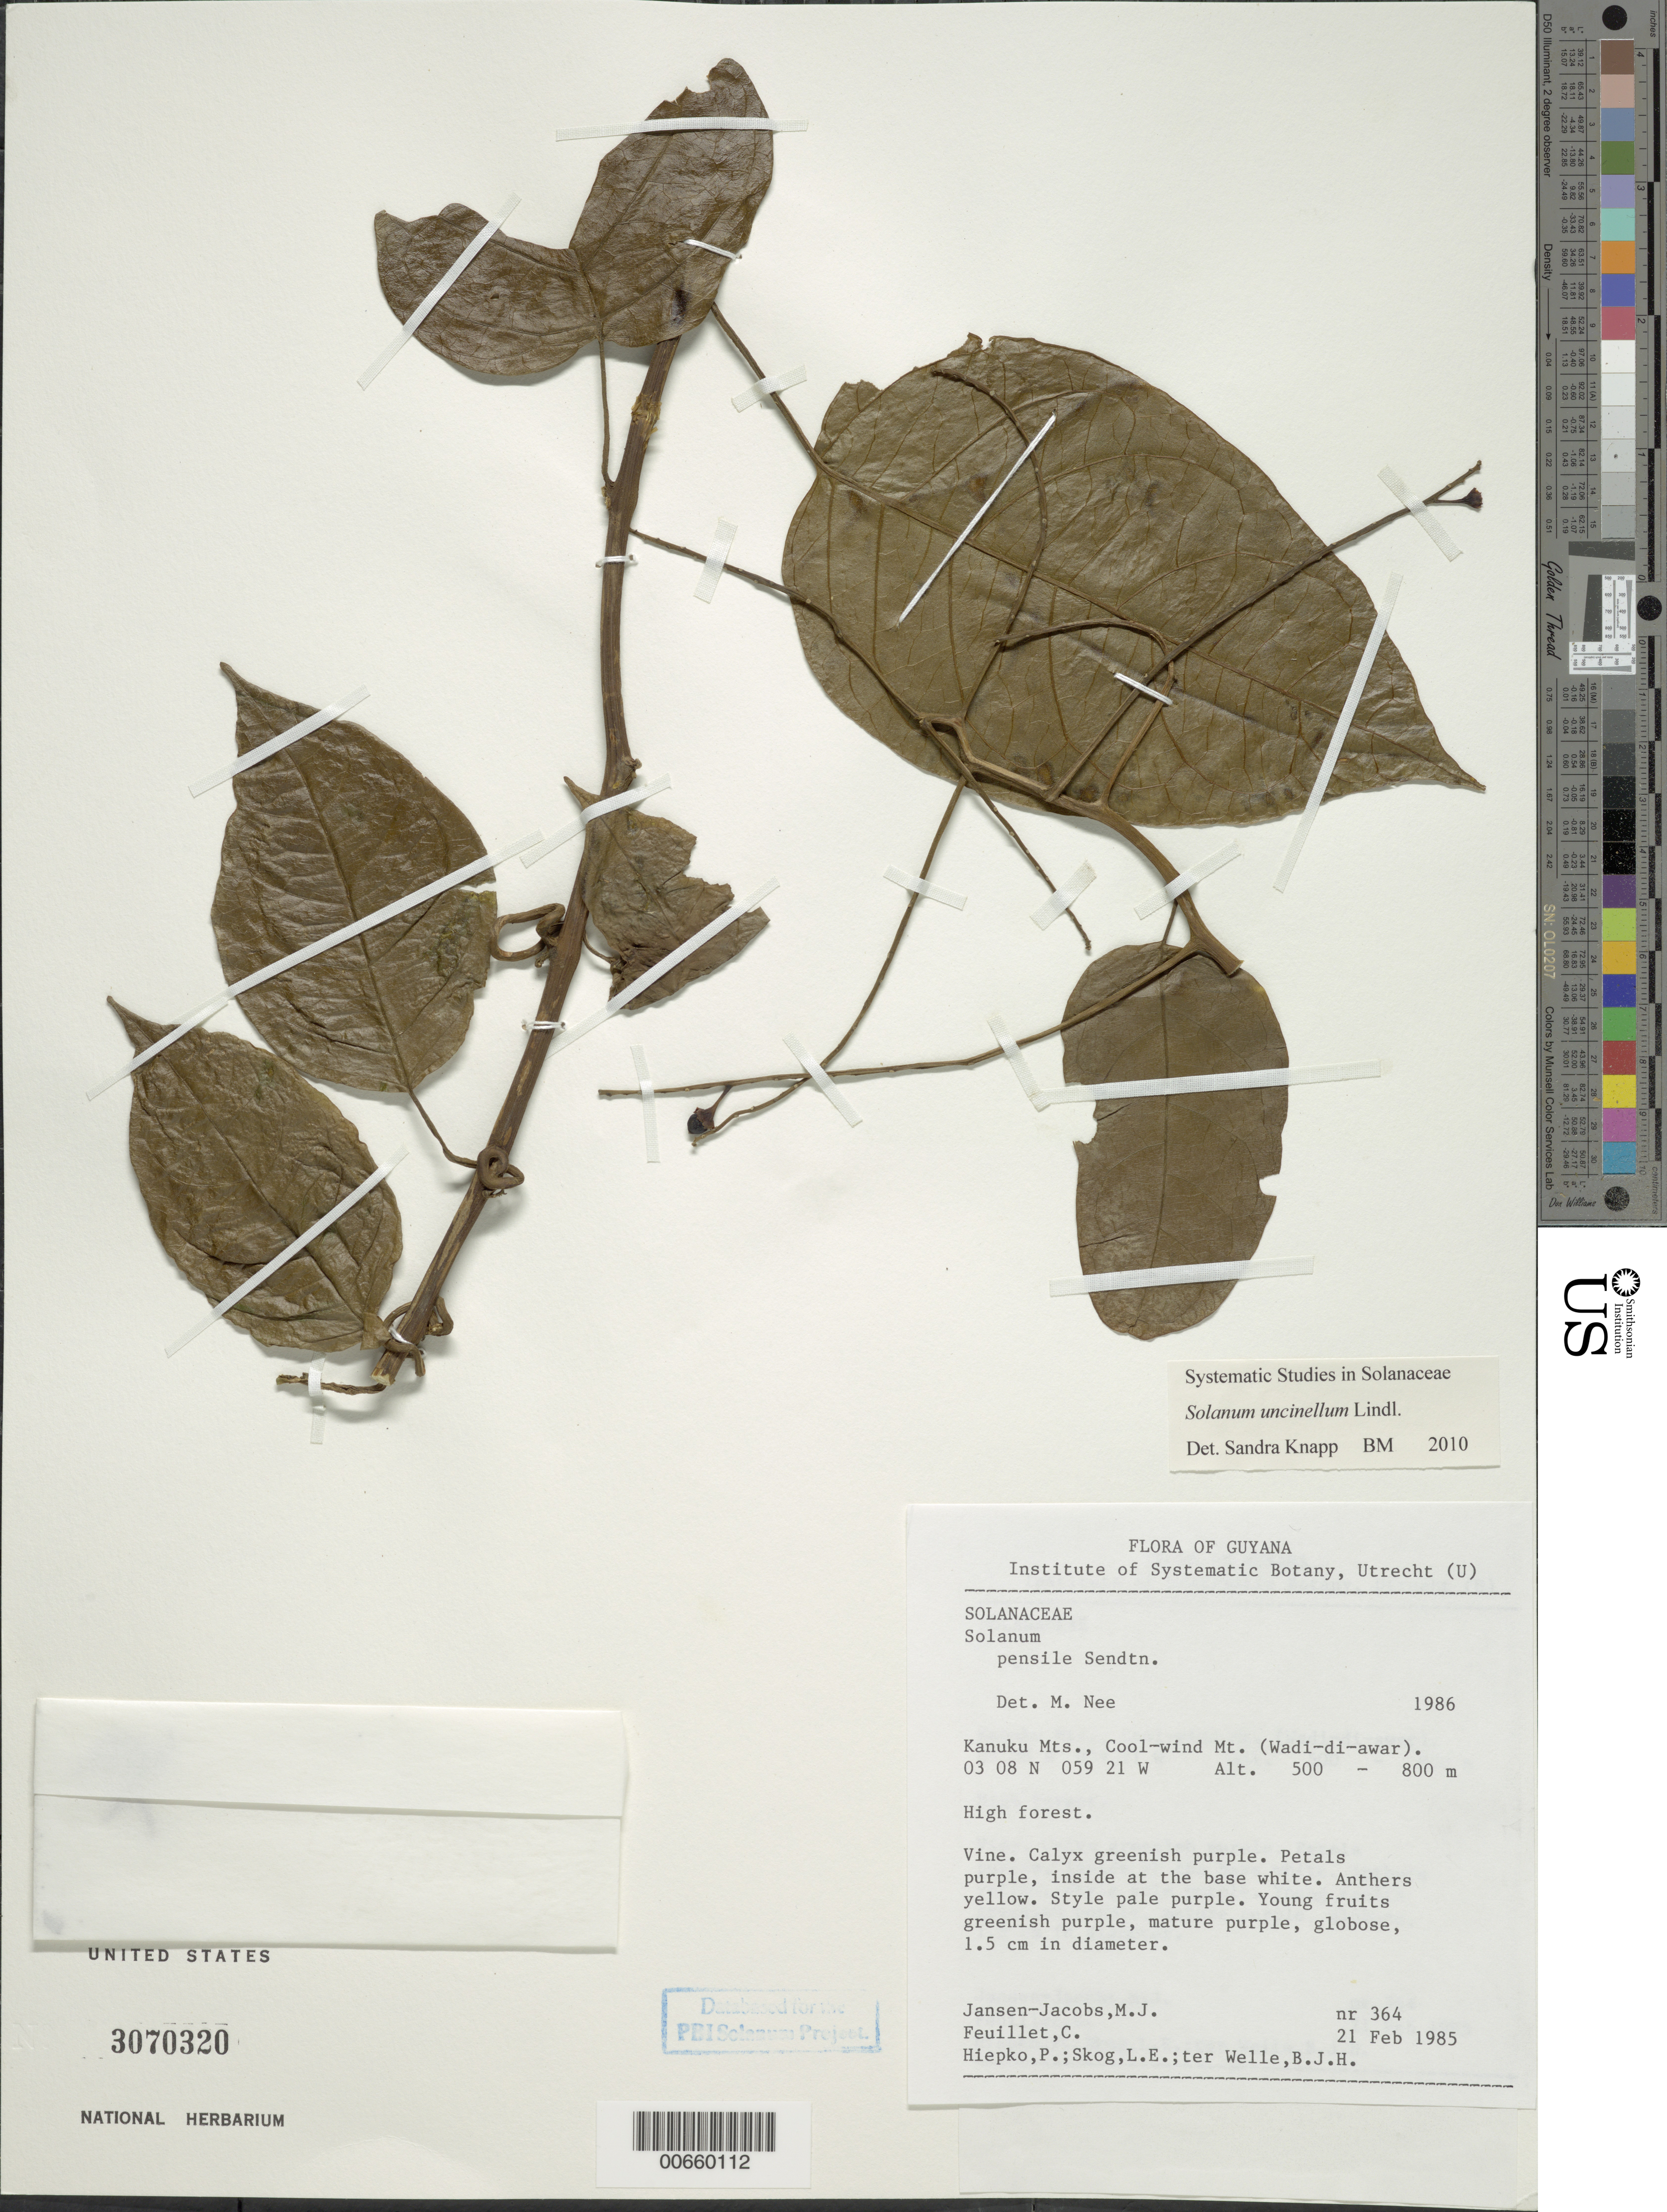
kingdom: Plantae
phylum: Tracheophyta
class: Magnoliopsida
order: Solanales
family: Solanaceae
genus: Solanum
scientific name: Solanum uncinellum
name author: Lindl.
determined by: Knapp, S. D.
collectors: M. J. Jansen-Jacobs, C. Feuillet, P. H. Hiepko, L. E. Skog & B. Welle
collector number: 364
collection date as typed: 2 Feb 1985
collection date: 1985-02-02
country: Guyana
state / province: U. Takutu-U. Essequibo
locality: Cool-wind Mt. (Wadi-di-awar), Kanuku Mts.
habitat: High forest.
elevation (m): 500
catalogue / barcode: US 3070320